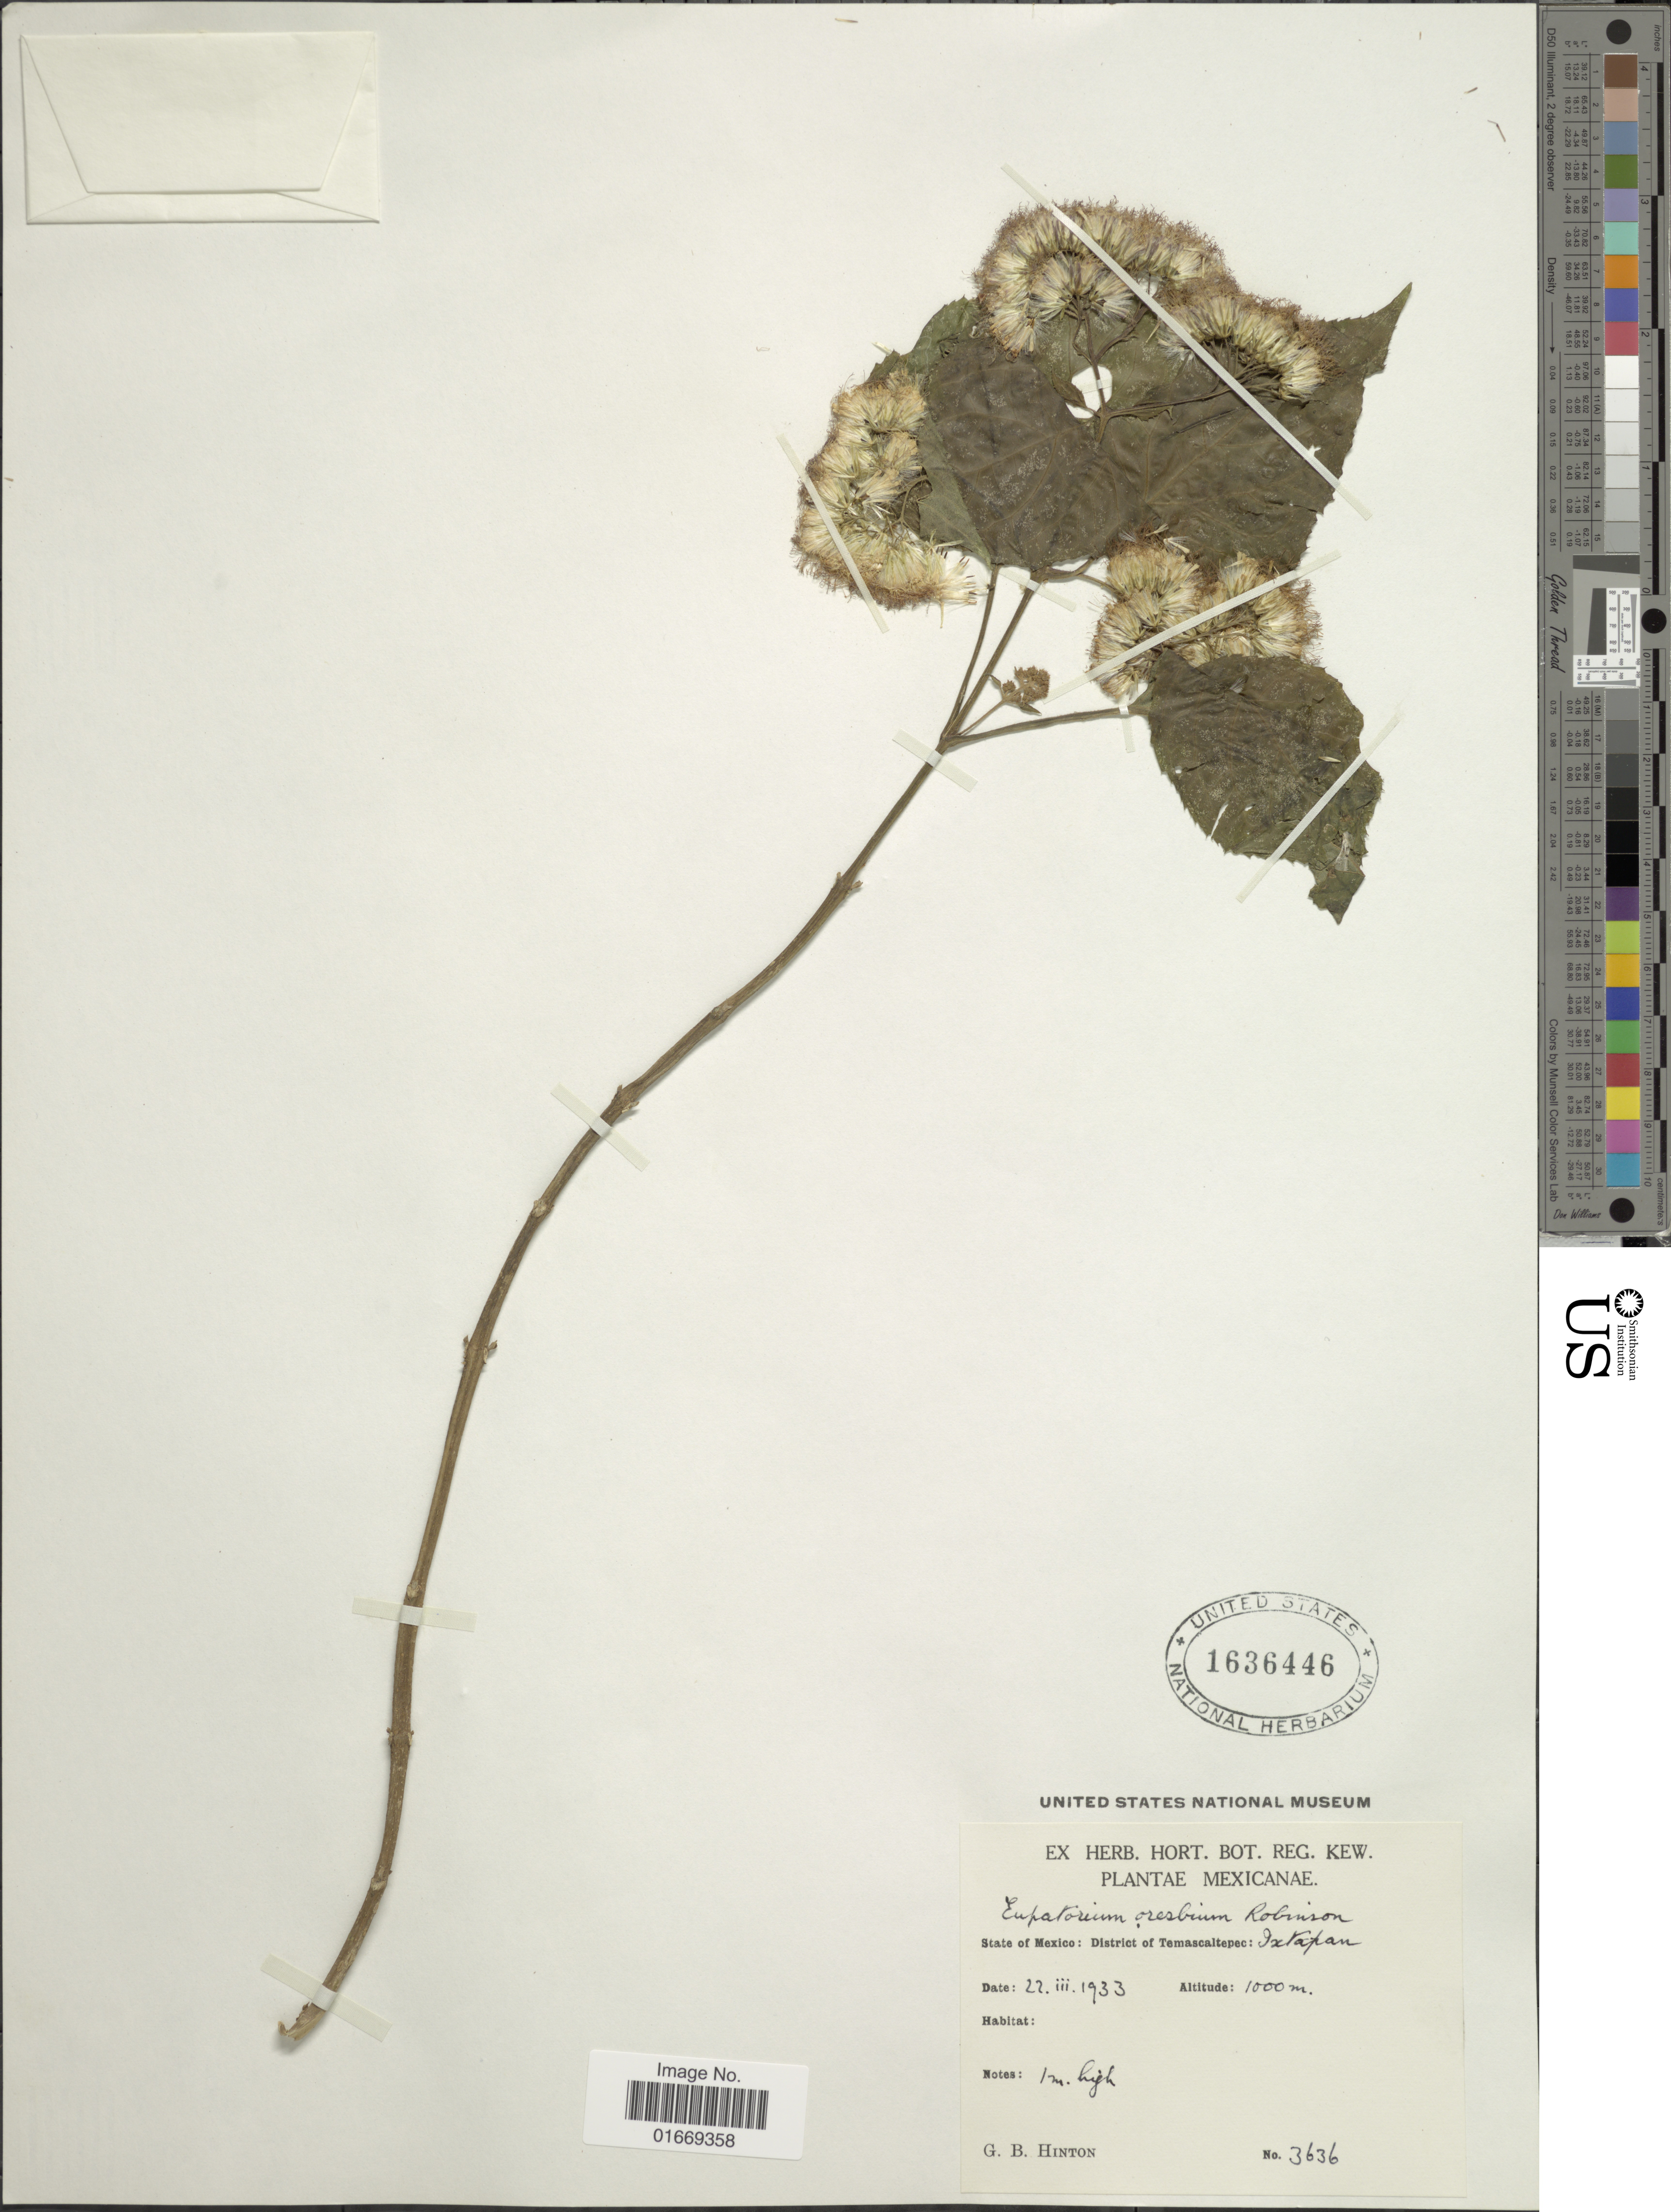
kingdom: Plantae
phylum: Tracheophyta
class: Magnoliopsida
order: Asterales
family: Asteraceae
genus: Bartlettina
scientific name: Bartlettina oresbia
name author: (B.L. Rob.) R.M. King & H. Rob.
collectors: G. B. Hinton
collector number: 3636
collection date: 1933-03-22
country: Mexico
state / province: México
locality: State of Mexico: District of Temascaltepec: Ixtapan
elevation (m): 1000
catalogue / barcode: US 1636446